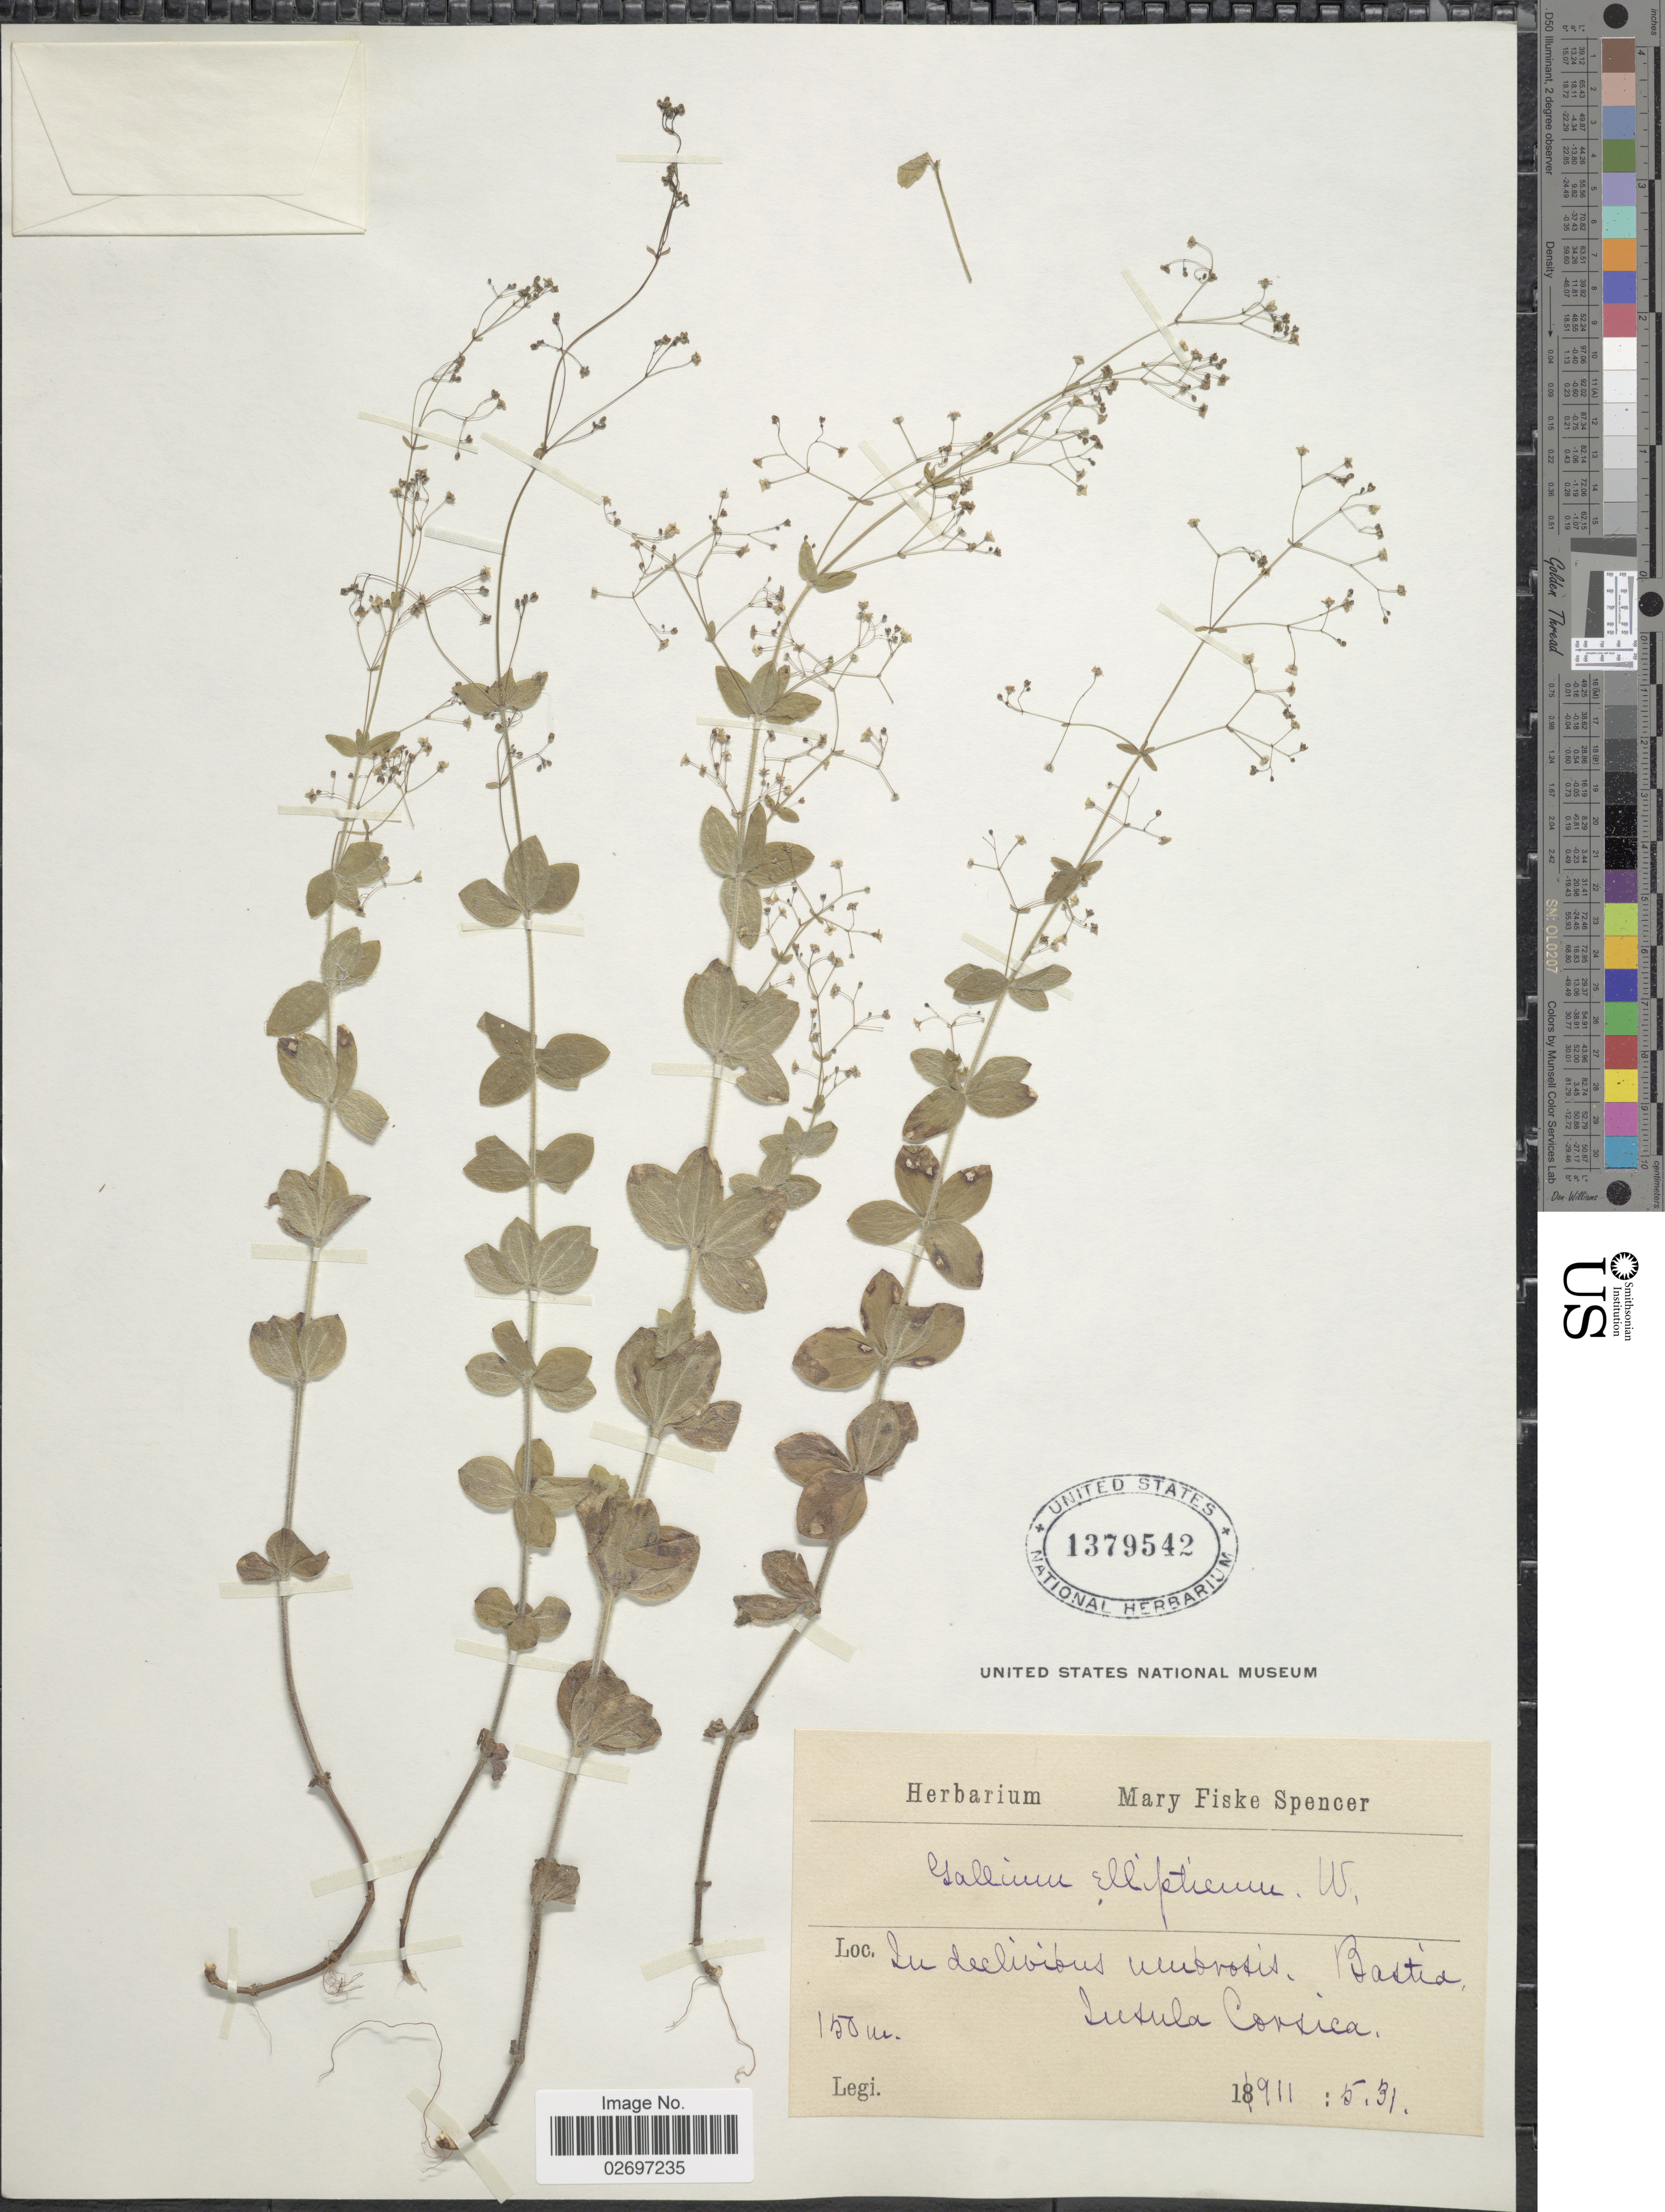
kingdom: Plantae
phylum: Tracheophyta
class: Magnoliopsida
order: Gentianales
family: Rubiaceae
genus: Galium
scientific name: Galium ellipticum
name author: Willd. ex Hornem.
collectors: ex herb. Spencer, Mary Fiske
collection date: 1911-05-31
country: France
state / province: Corsica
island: Corse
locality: In declivibious urubrosis, Bastia Insula Corsica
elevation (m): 150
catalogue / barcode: US 1379542